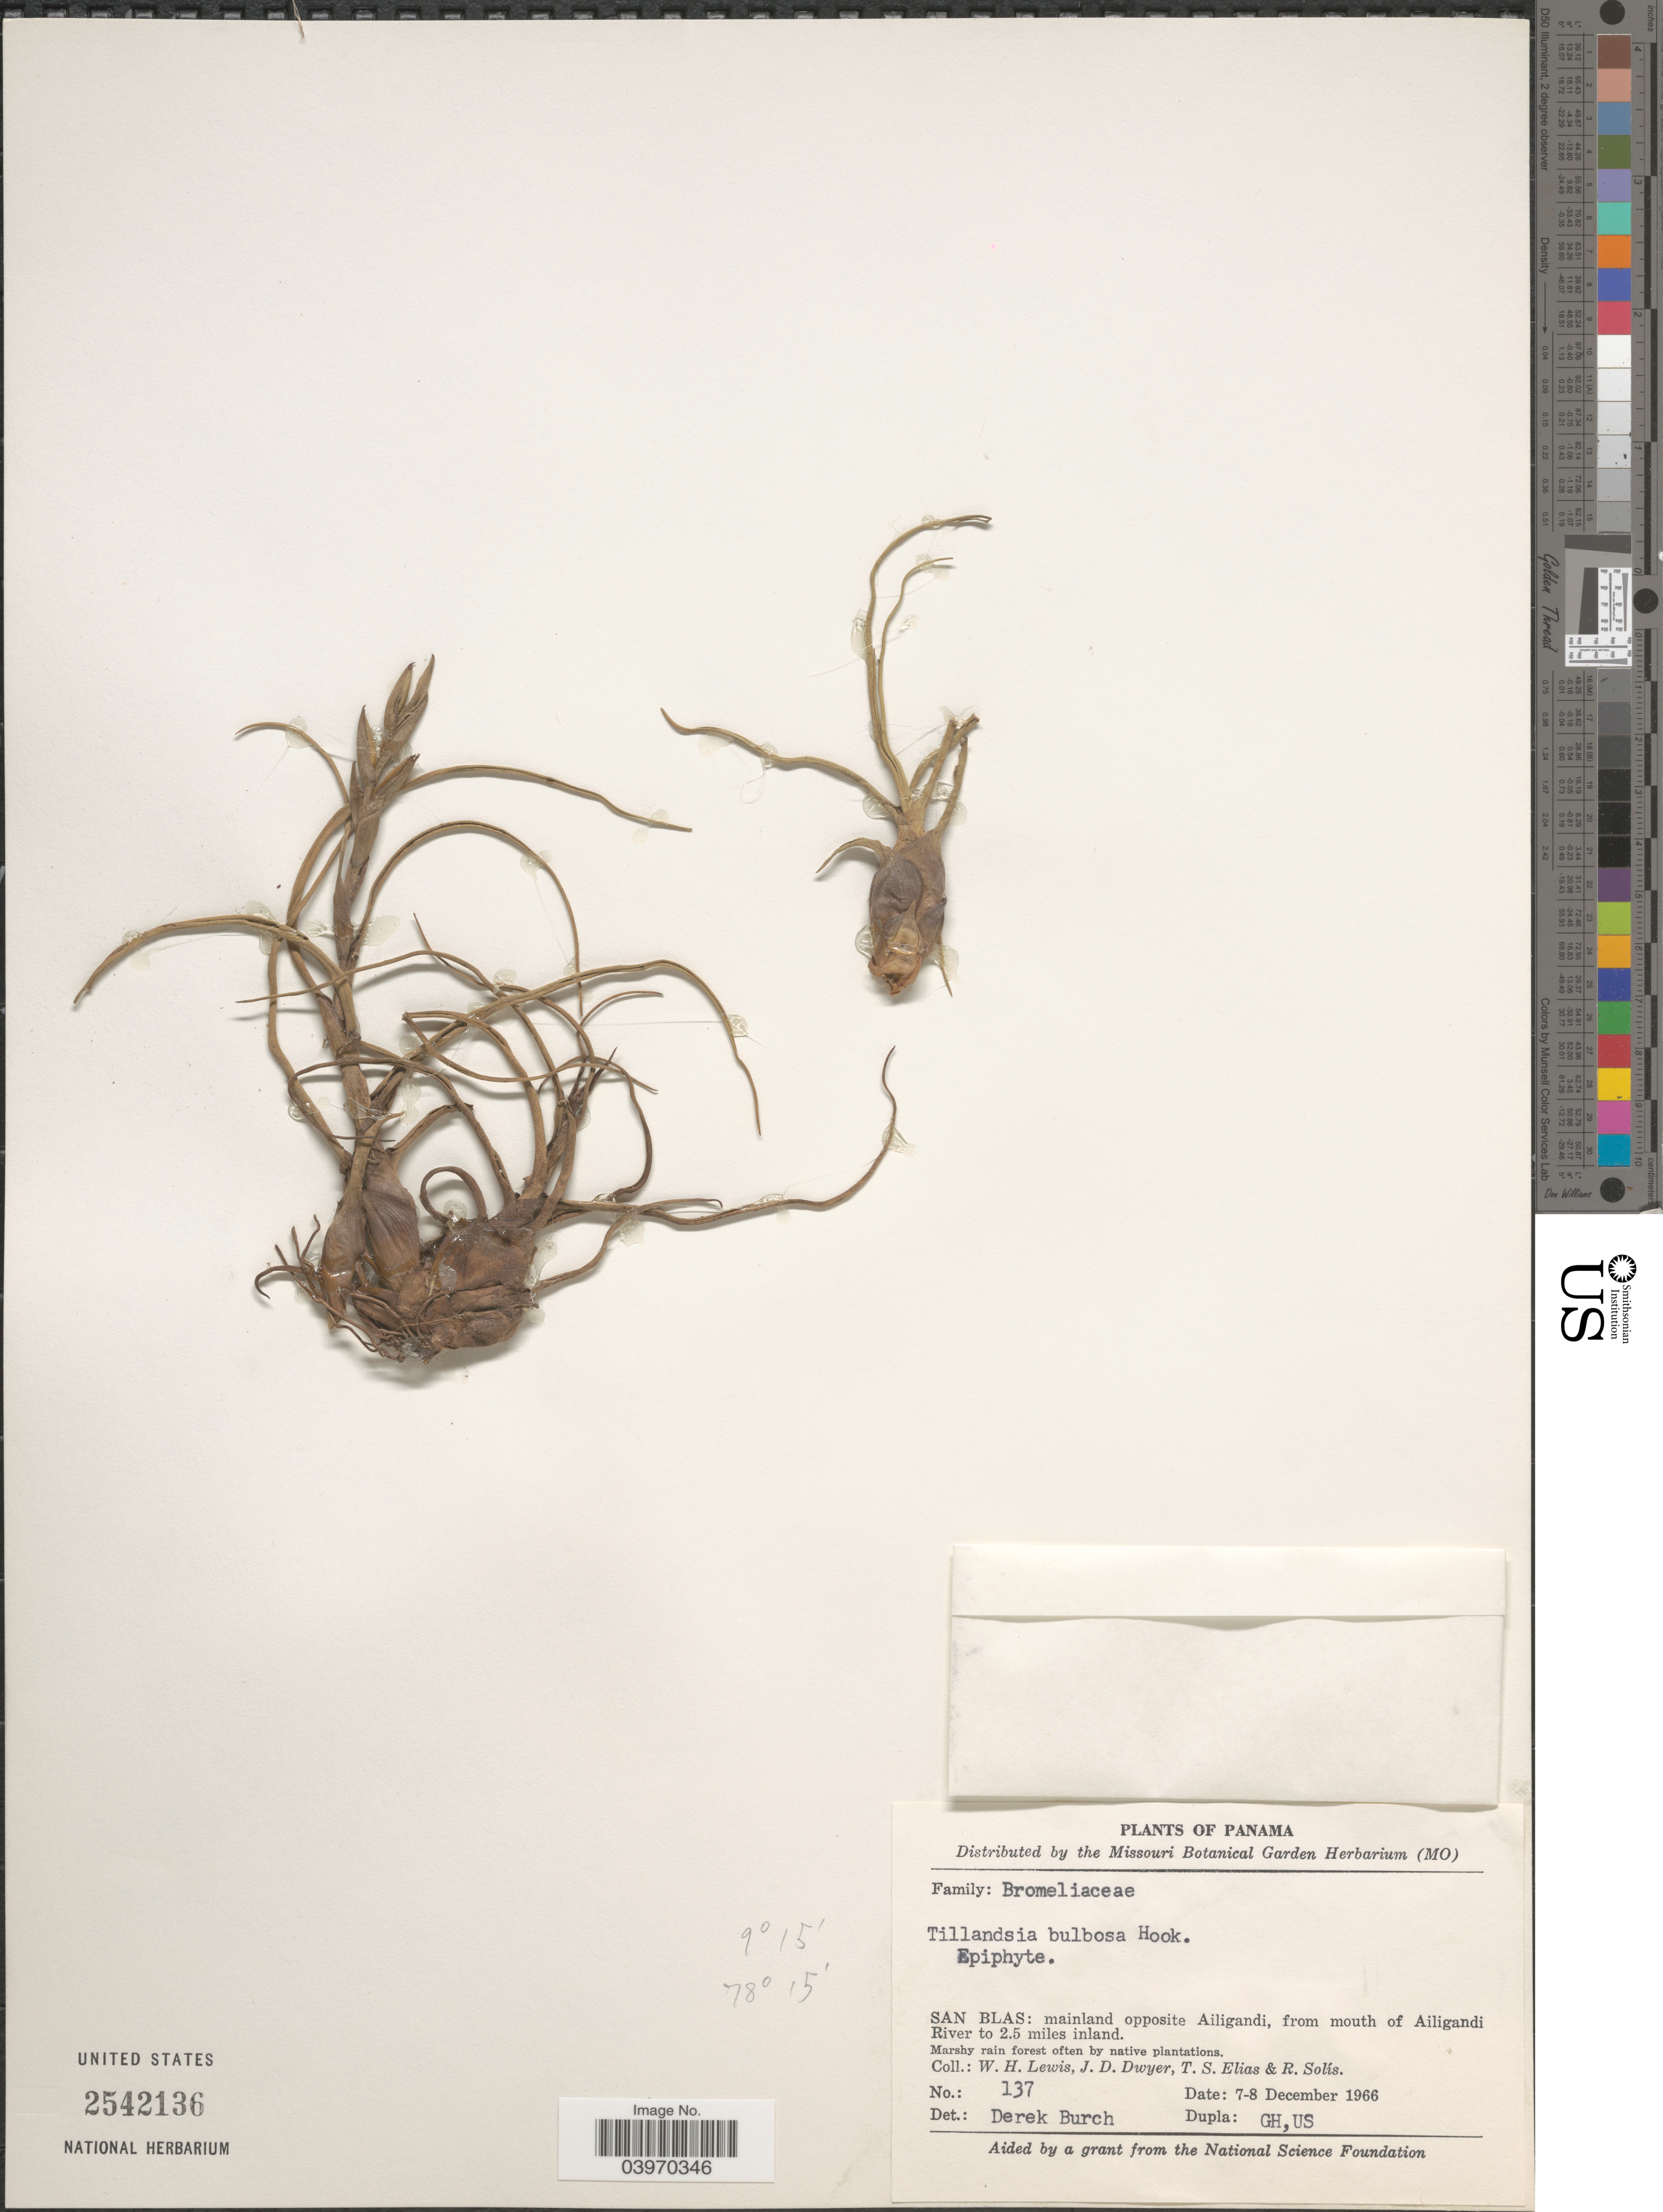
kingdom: Plantae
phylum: Tracheophyta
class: Liliopsida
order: Poales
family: Bromeliaceae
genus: Tillandsia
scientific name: Tillandsia bulbosa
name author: Hook.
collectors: W. H. Lewis, J. D. Dwyer, T. S. Elias & R. Solis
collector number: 137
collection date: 1966-12-07/1966-12-08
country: Panama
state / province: Kuna Yala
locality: San Blas: mainland opposite Ailigandi, from mouth of Ailigandi River to 2.5 miles inland.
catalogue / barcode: US 2542136